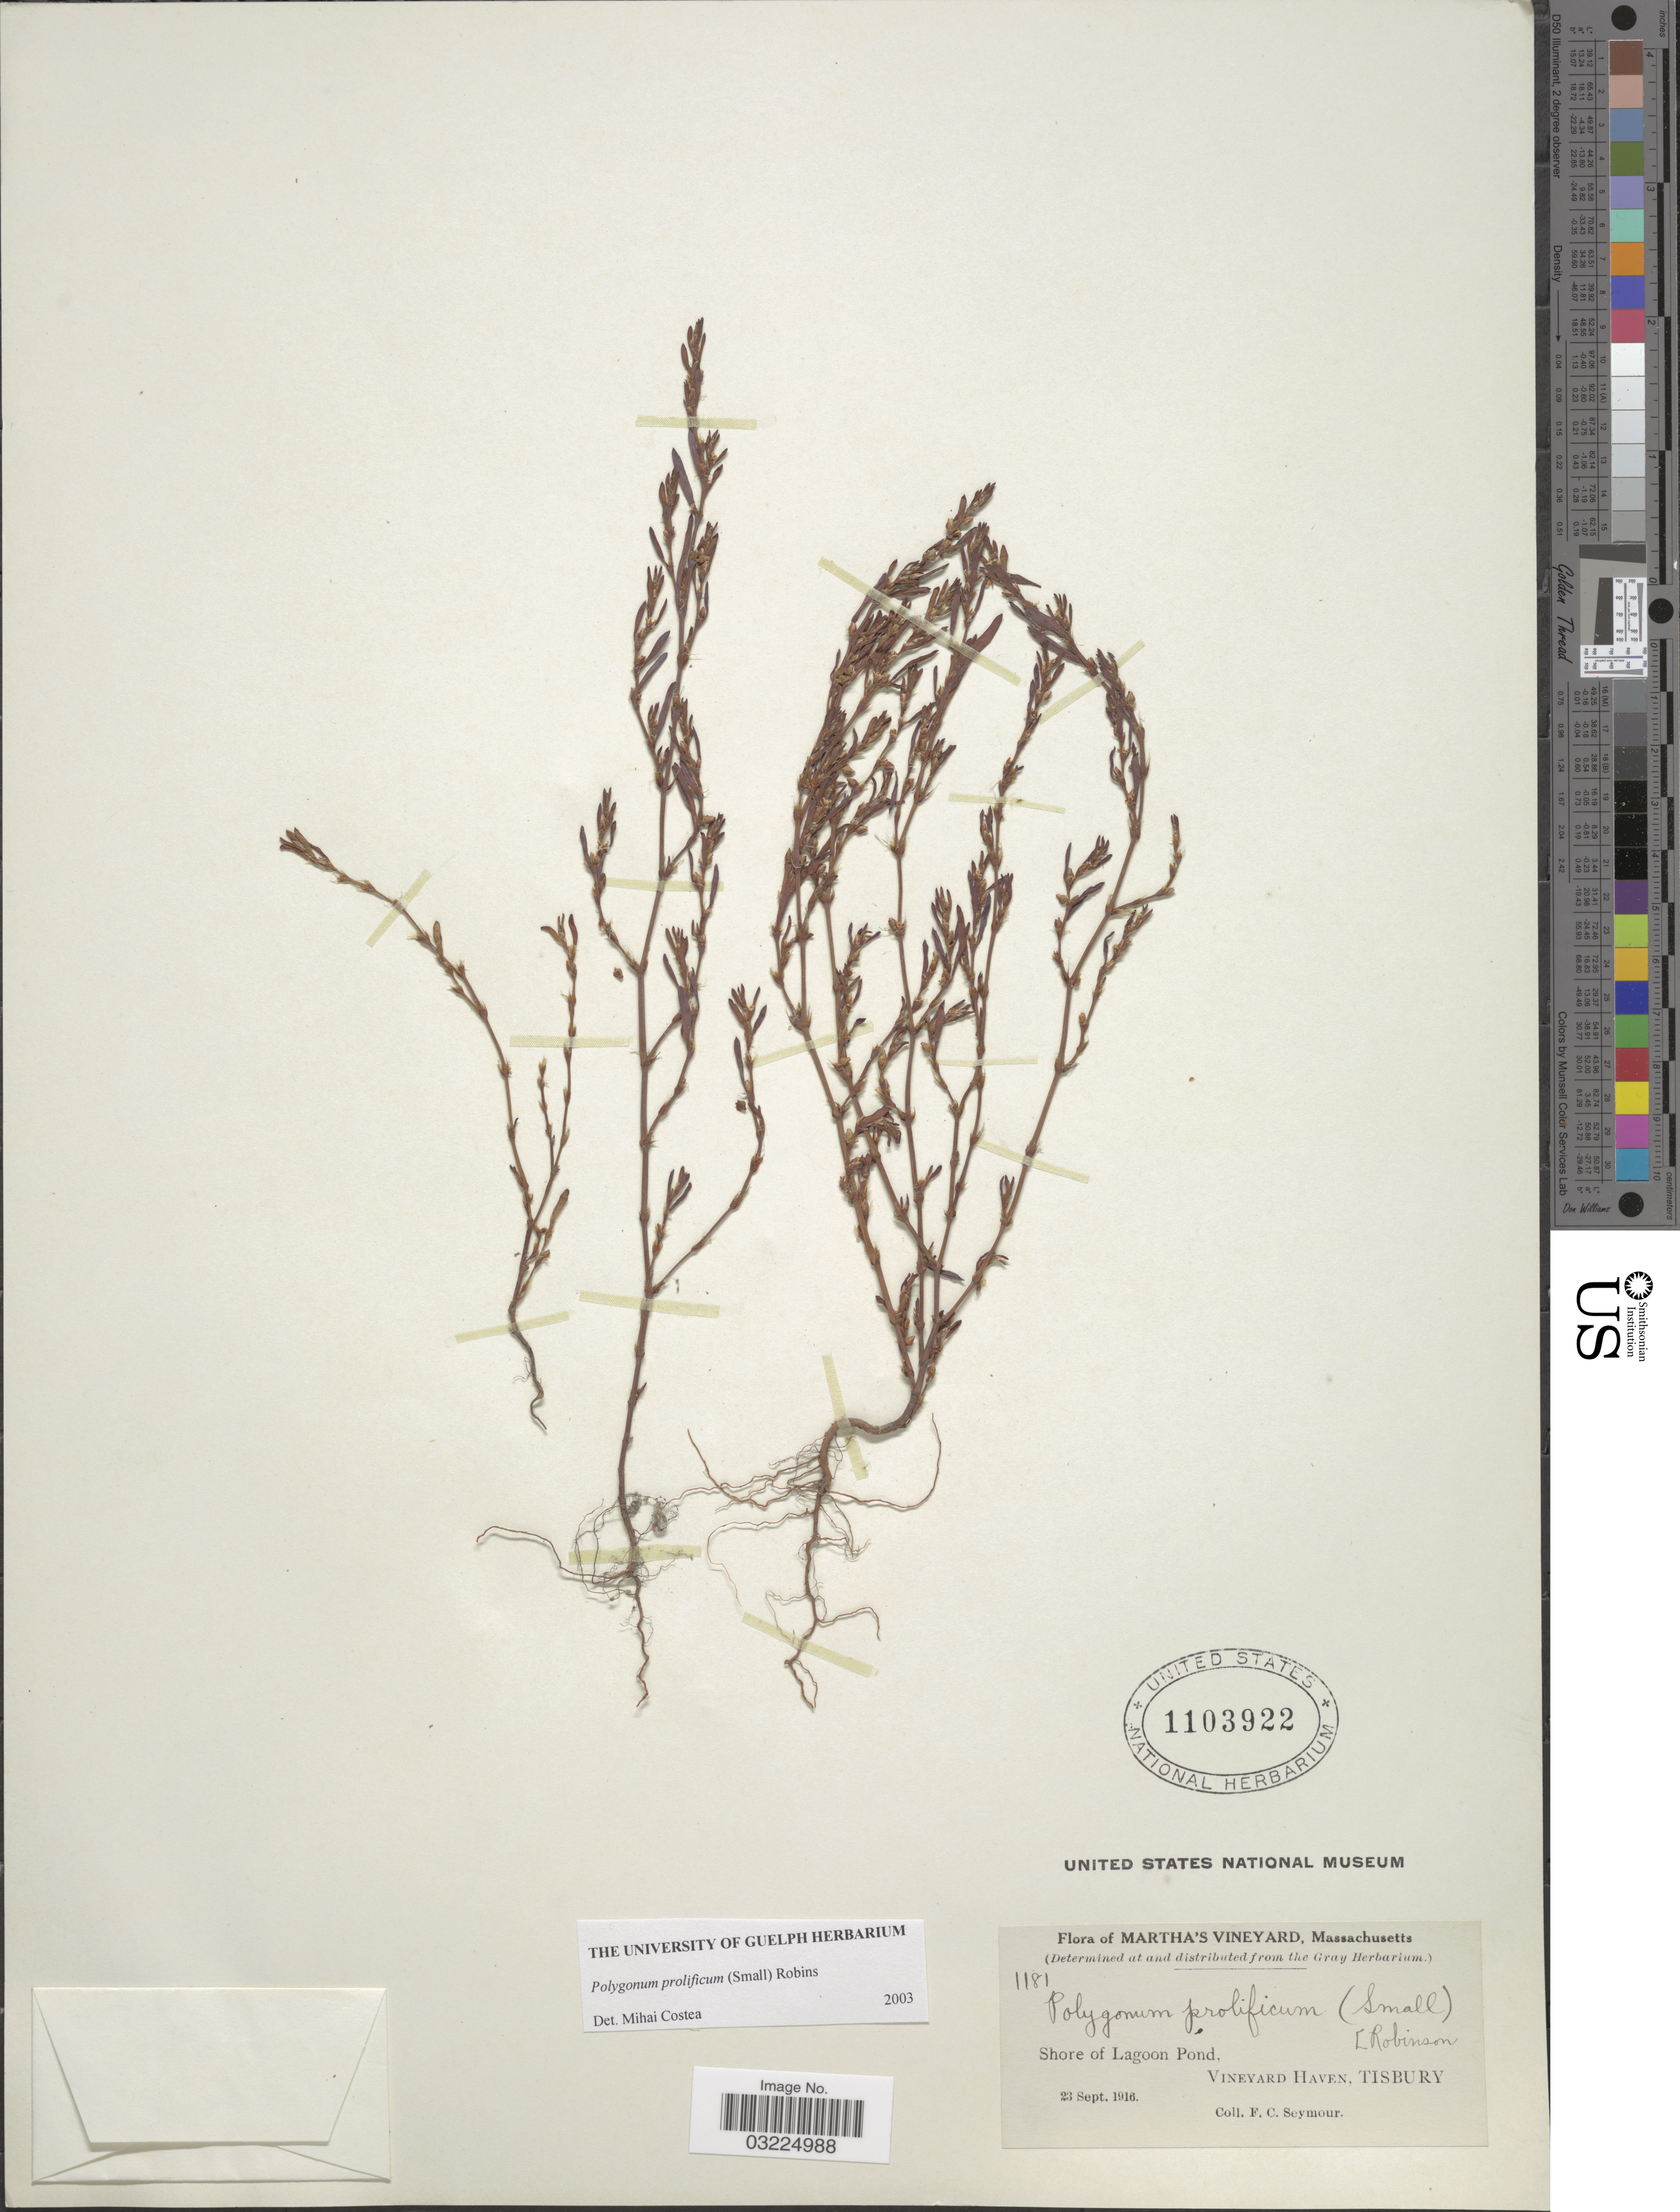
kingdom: Plantae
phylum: Tracheophyta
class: Magnoliopsida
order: Caryophyllales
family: Polygonaceae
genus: Polygonum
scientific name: Polygonum prolificum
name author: (Small) B.L. Rob.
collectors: F. C. Seymour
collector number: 1181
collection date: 1916-09-23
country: United States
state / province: Massachusetts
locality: Martha's Vineyard. Shore of Lagoon Pond, Vineyard Haven, Tisbury.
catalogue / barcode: US 1103922